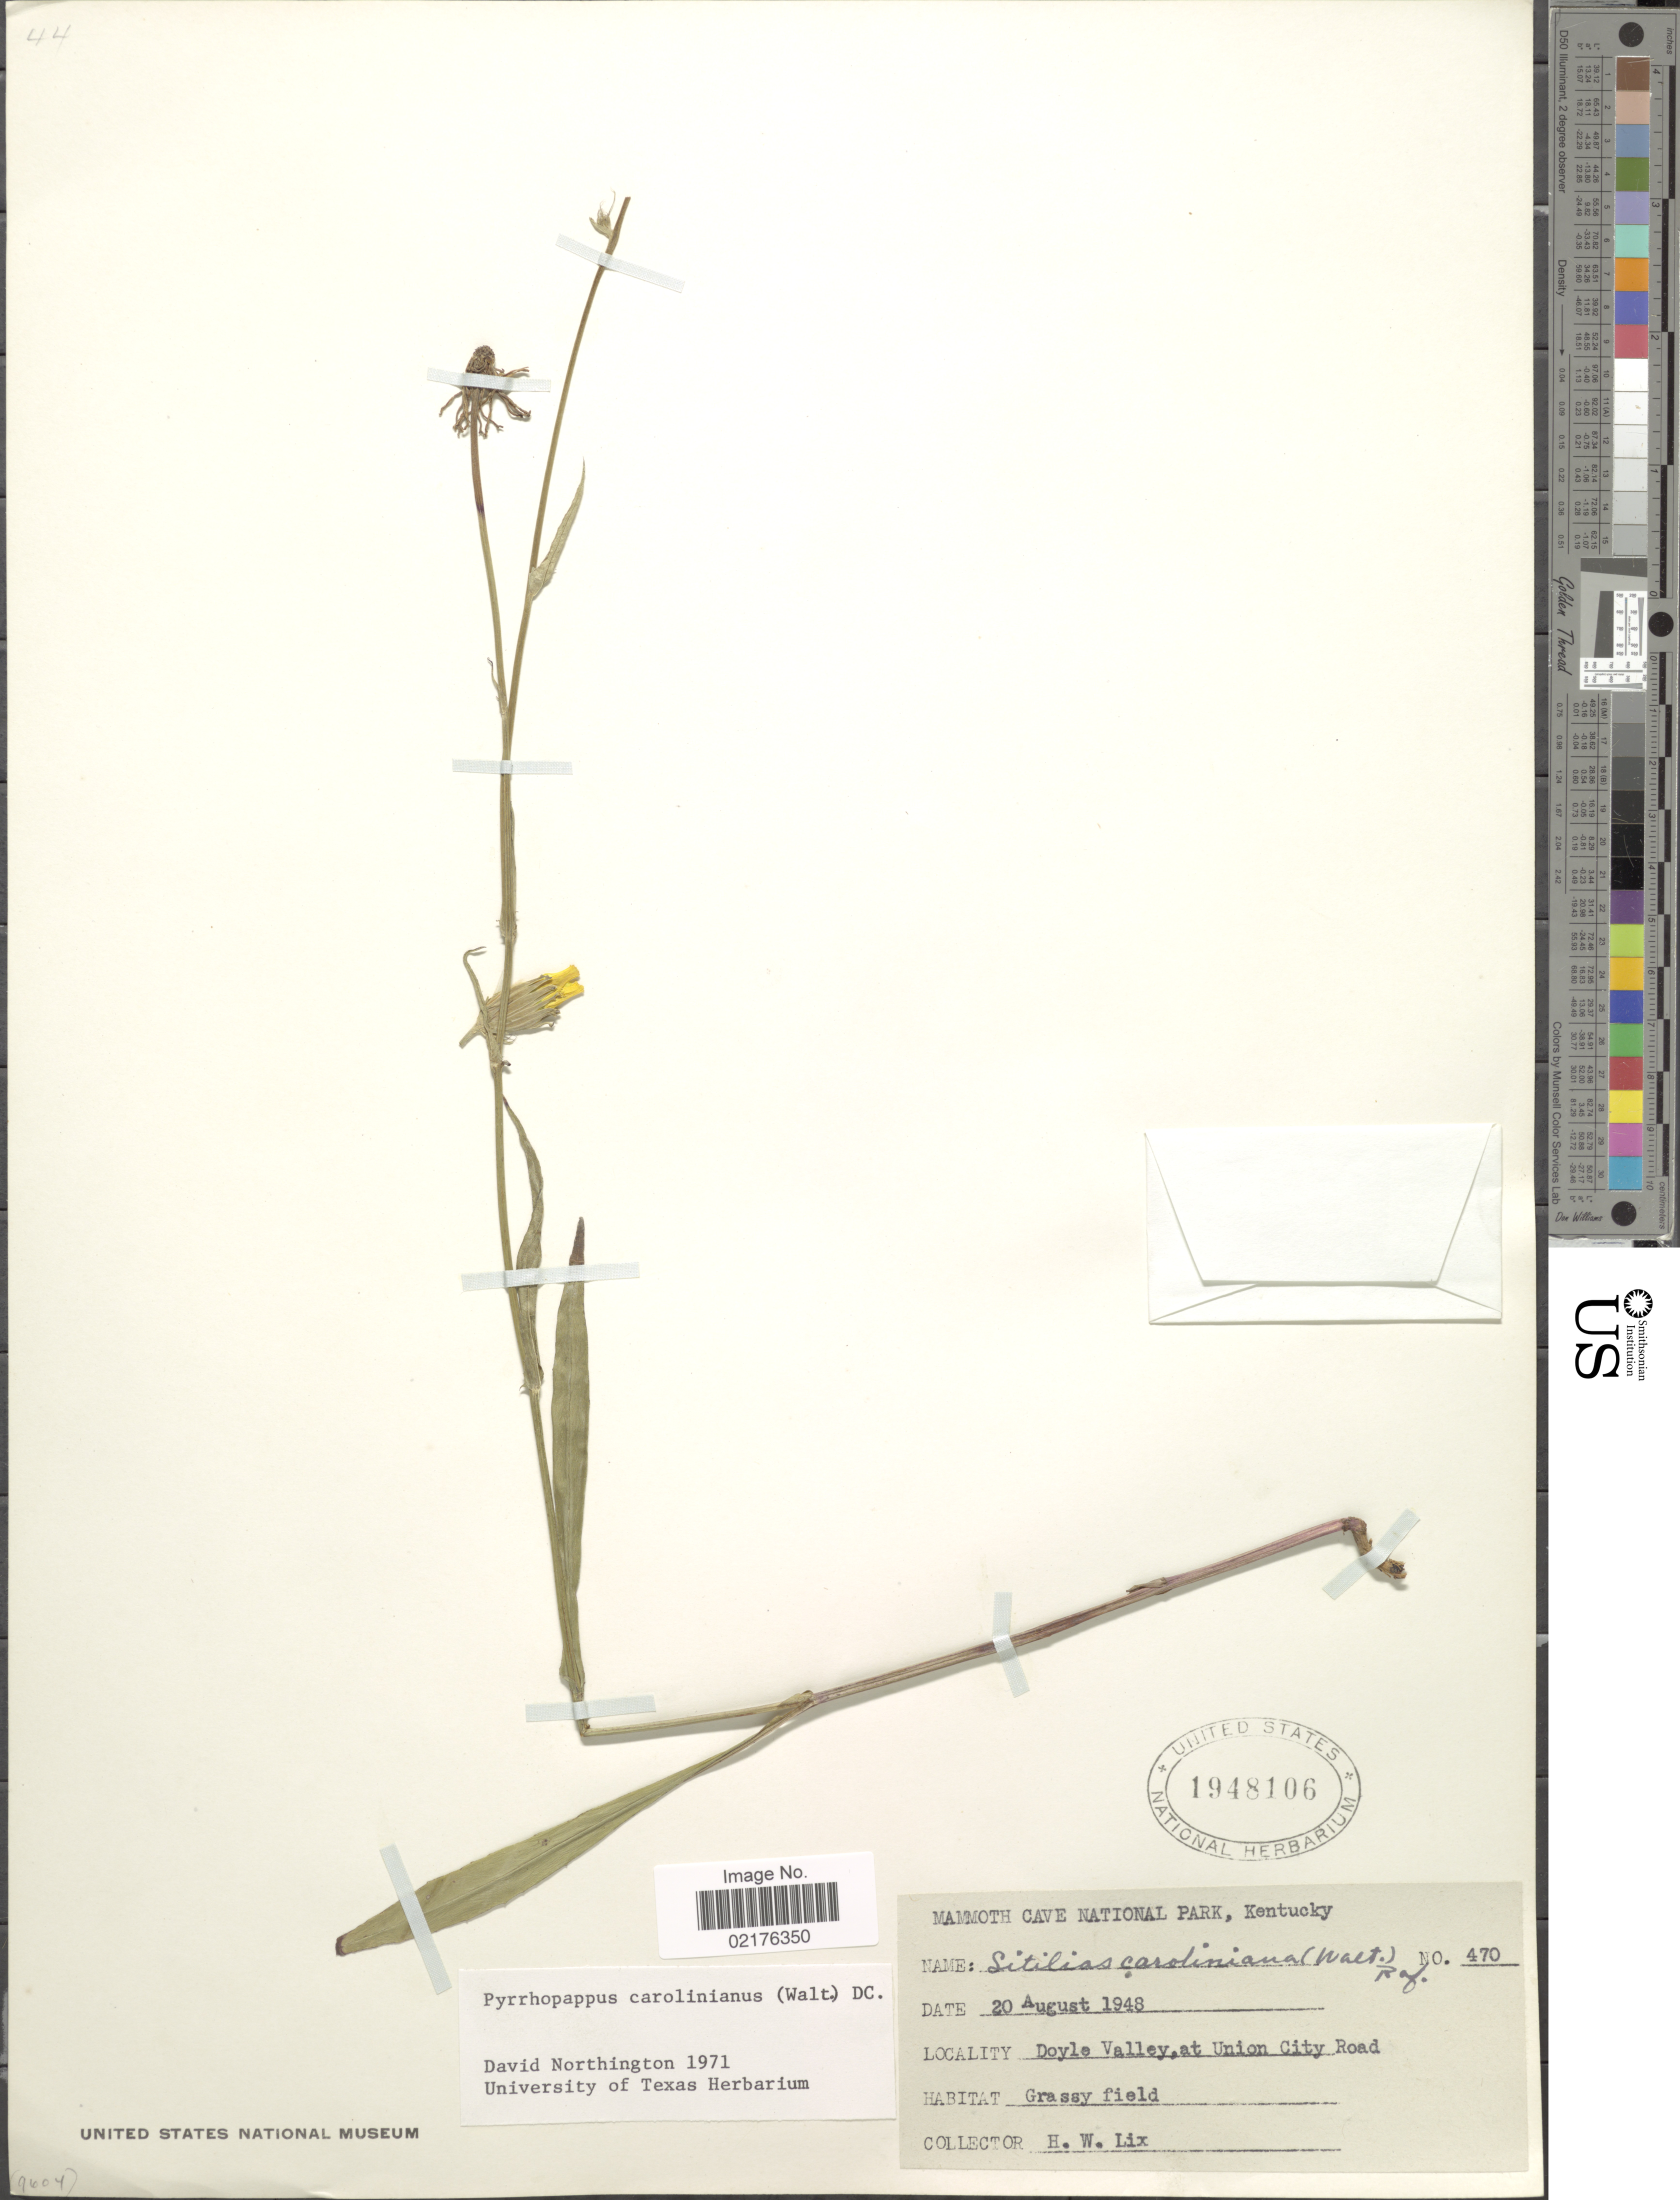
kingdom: Plantae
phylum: Tracheophyta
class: Magnoliopsida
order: Asterales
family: Asteraceae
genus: Pyrrhopappus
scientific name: Pyrrhopappus carolinianus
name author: (Walter) DC.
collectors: H. W. Lix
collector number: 470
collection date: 1948-08-20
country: United States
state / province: Kentucky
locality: Mammoth Cave National Park, Kentucky, Doyle Valley, at Union City Road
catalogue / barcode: US 1948106